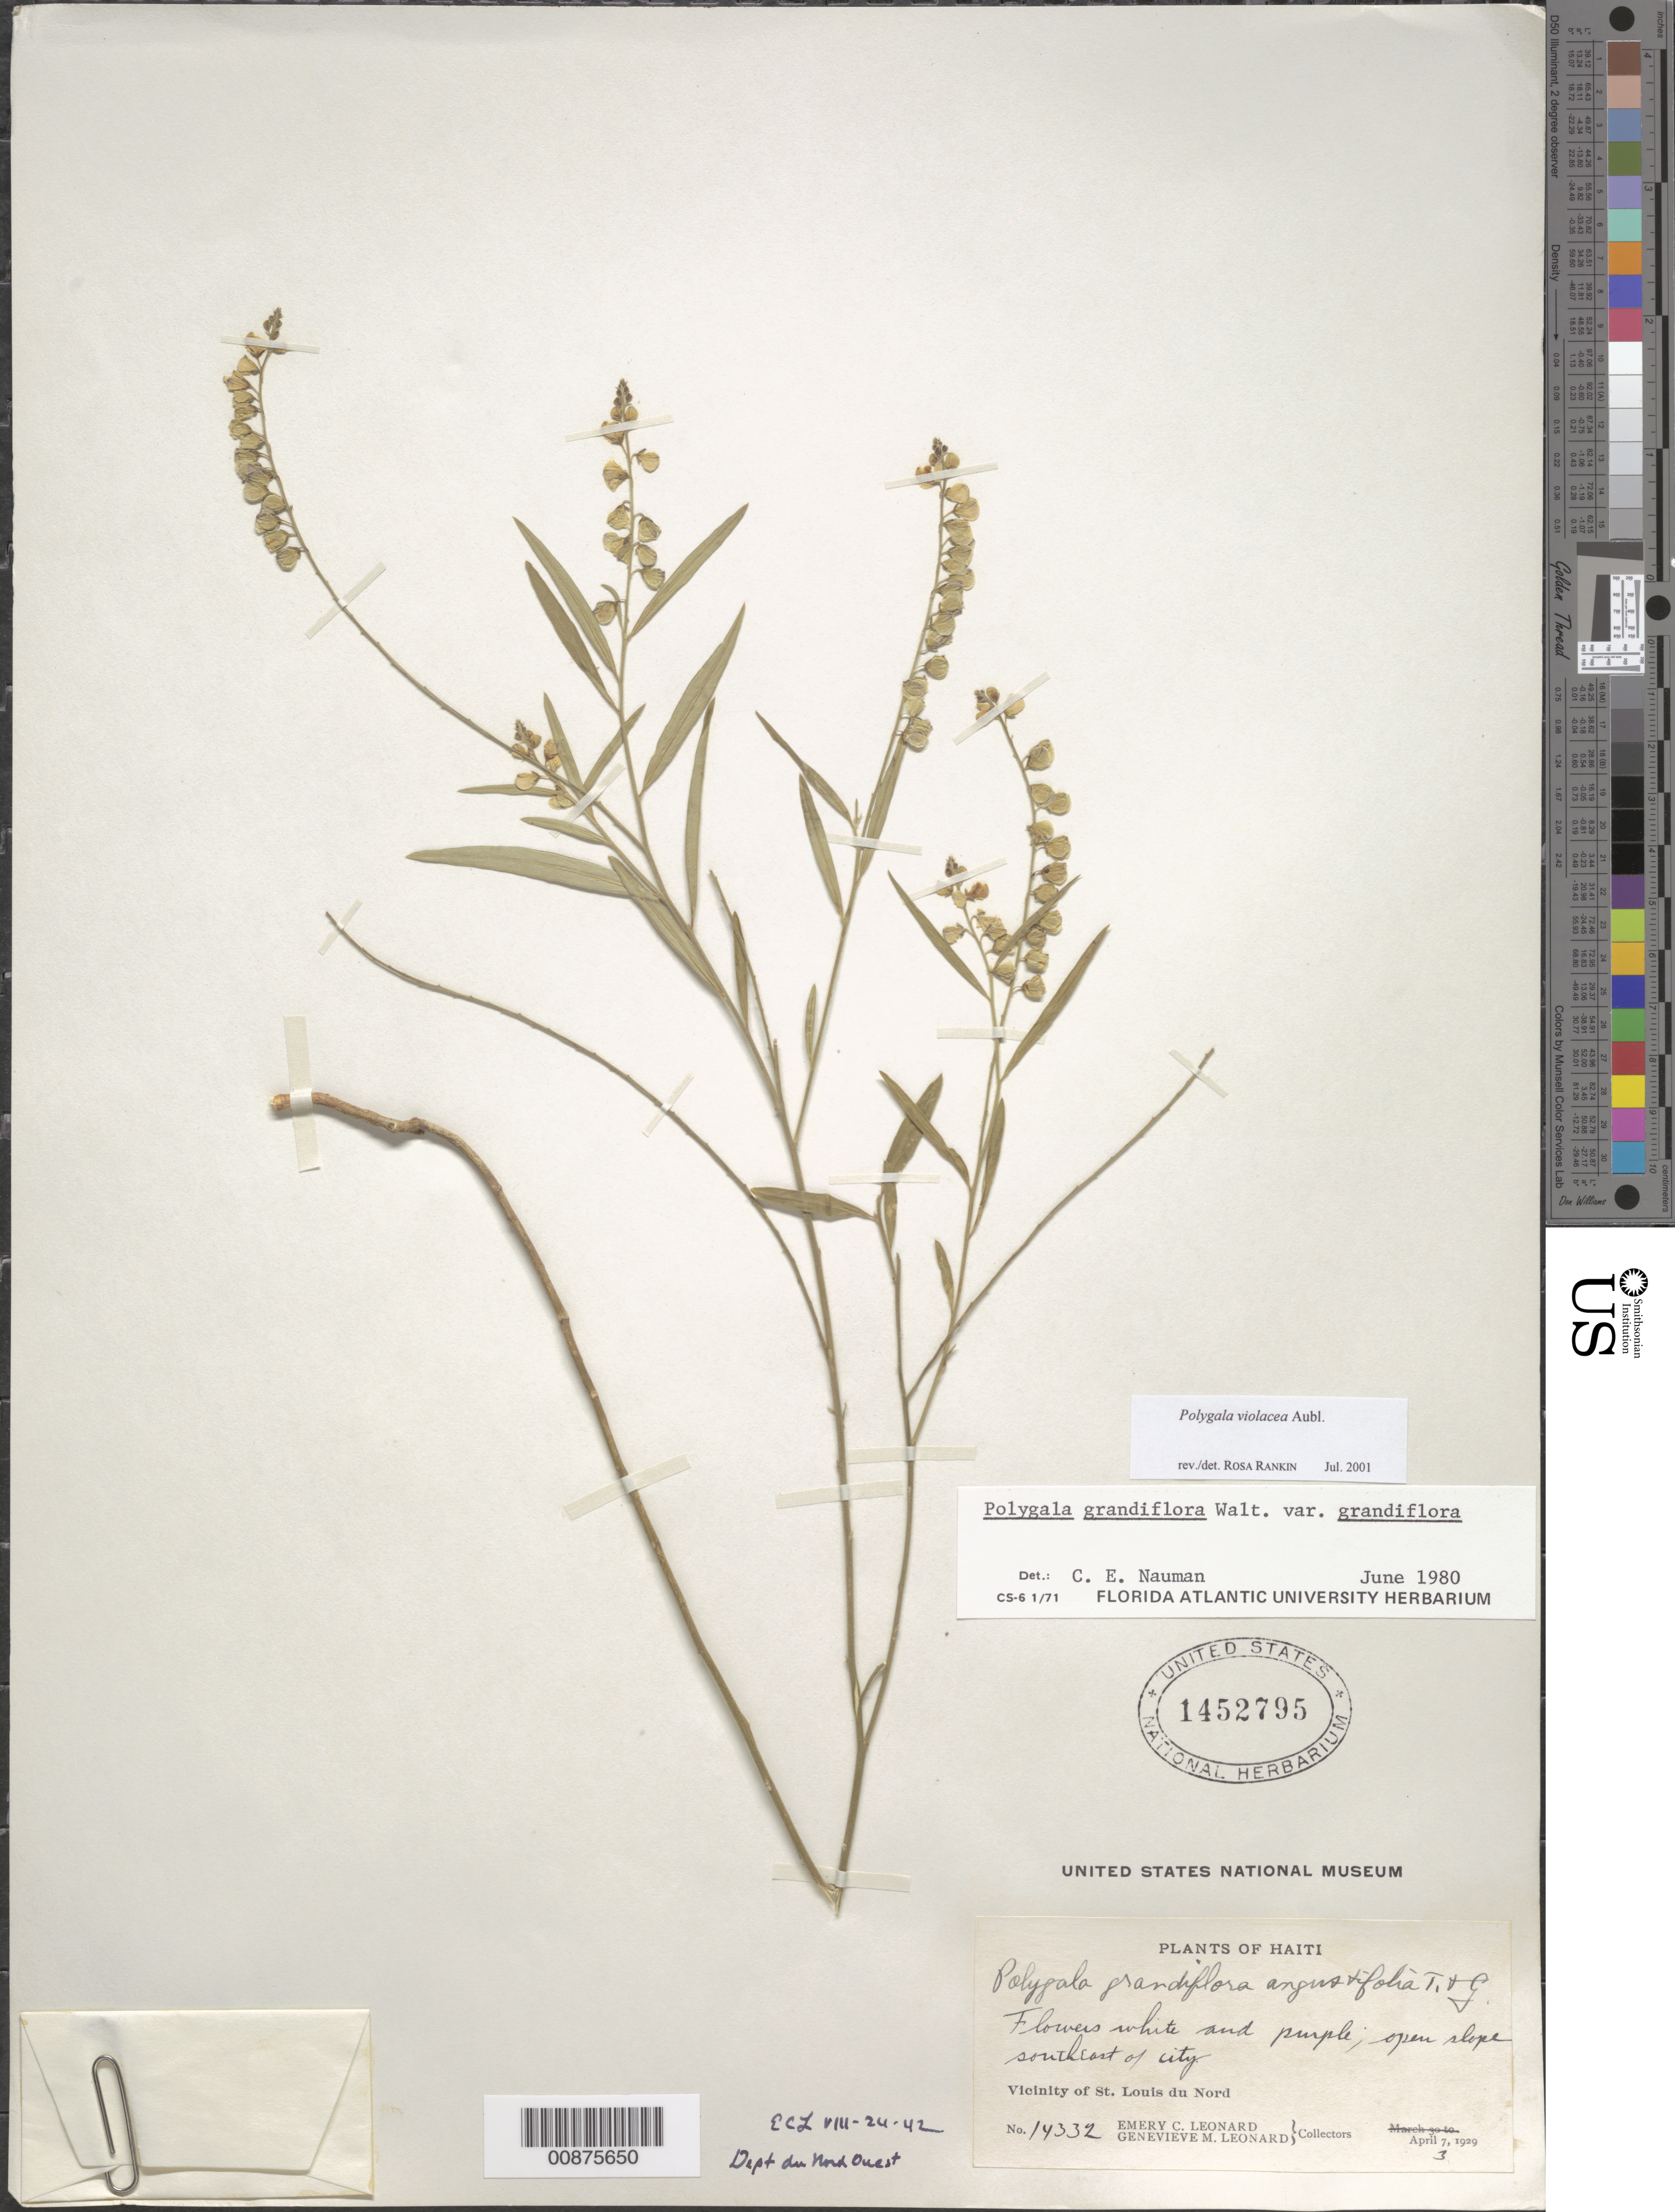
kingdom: Plantae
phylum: Tracheophyta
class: Magnoliopsida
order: Fabales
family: Polygalaceae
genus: Asemeia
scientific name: Asemeia violacea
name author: (Aubl.) J.F.B. Pastore & J.R. Abbott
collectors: E. C. Leonard & G. M. Leonard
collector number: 14332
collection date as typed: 03 Apr 1929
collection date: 1929-04-03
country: Haiti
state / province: Nord-Ouest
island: Hispaniola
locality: Vicinity of St. Louis du Nord, SE of city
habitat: Open slope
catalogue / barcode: US 1452795